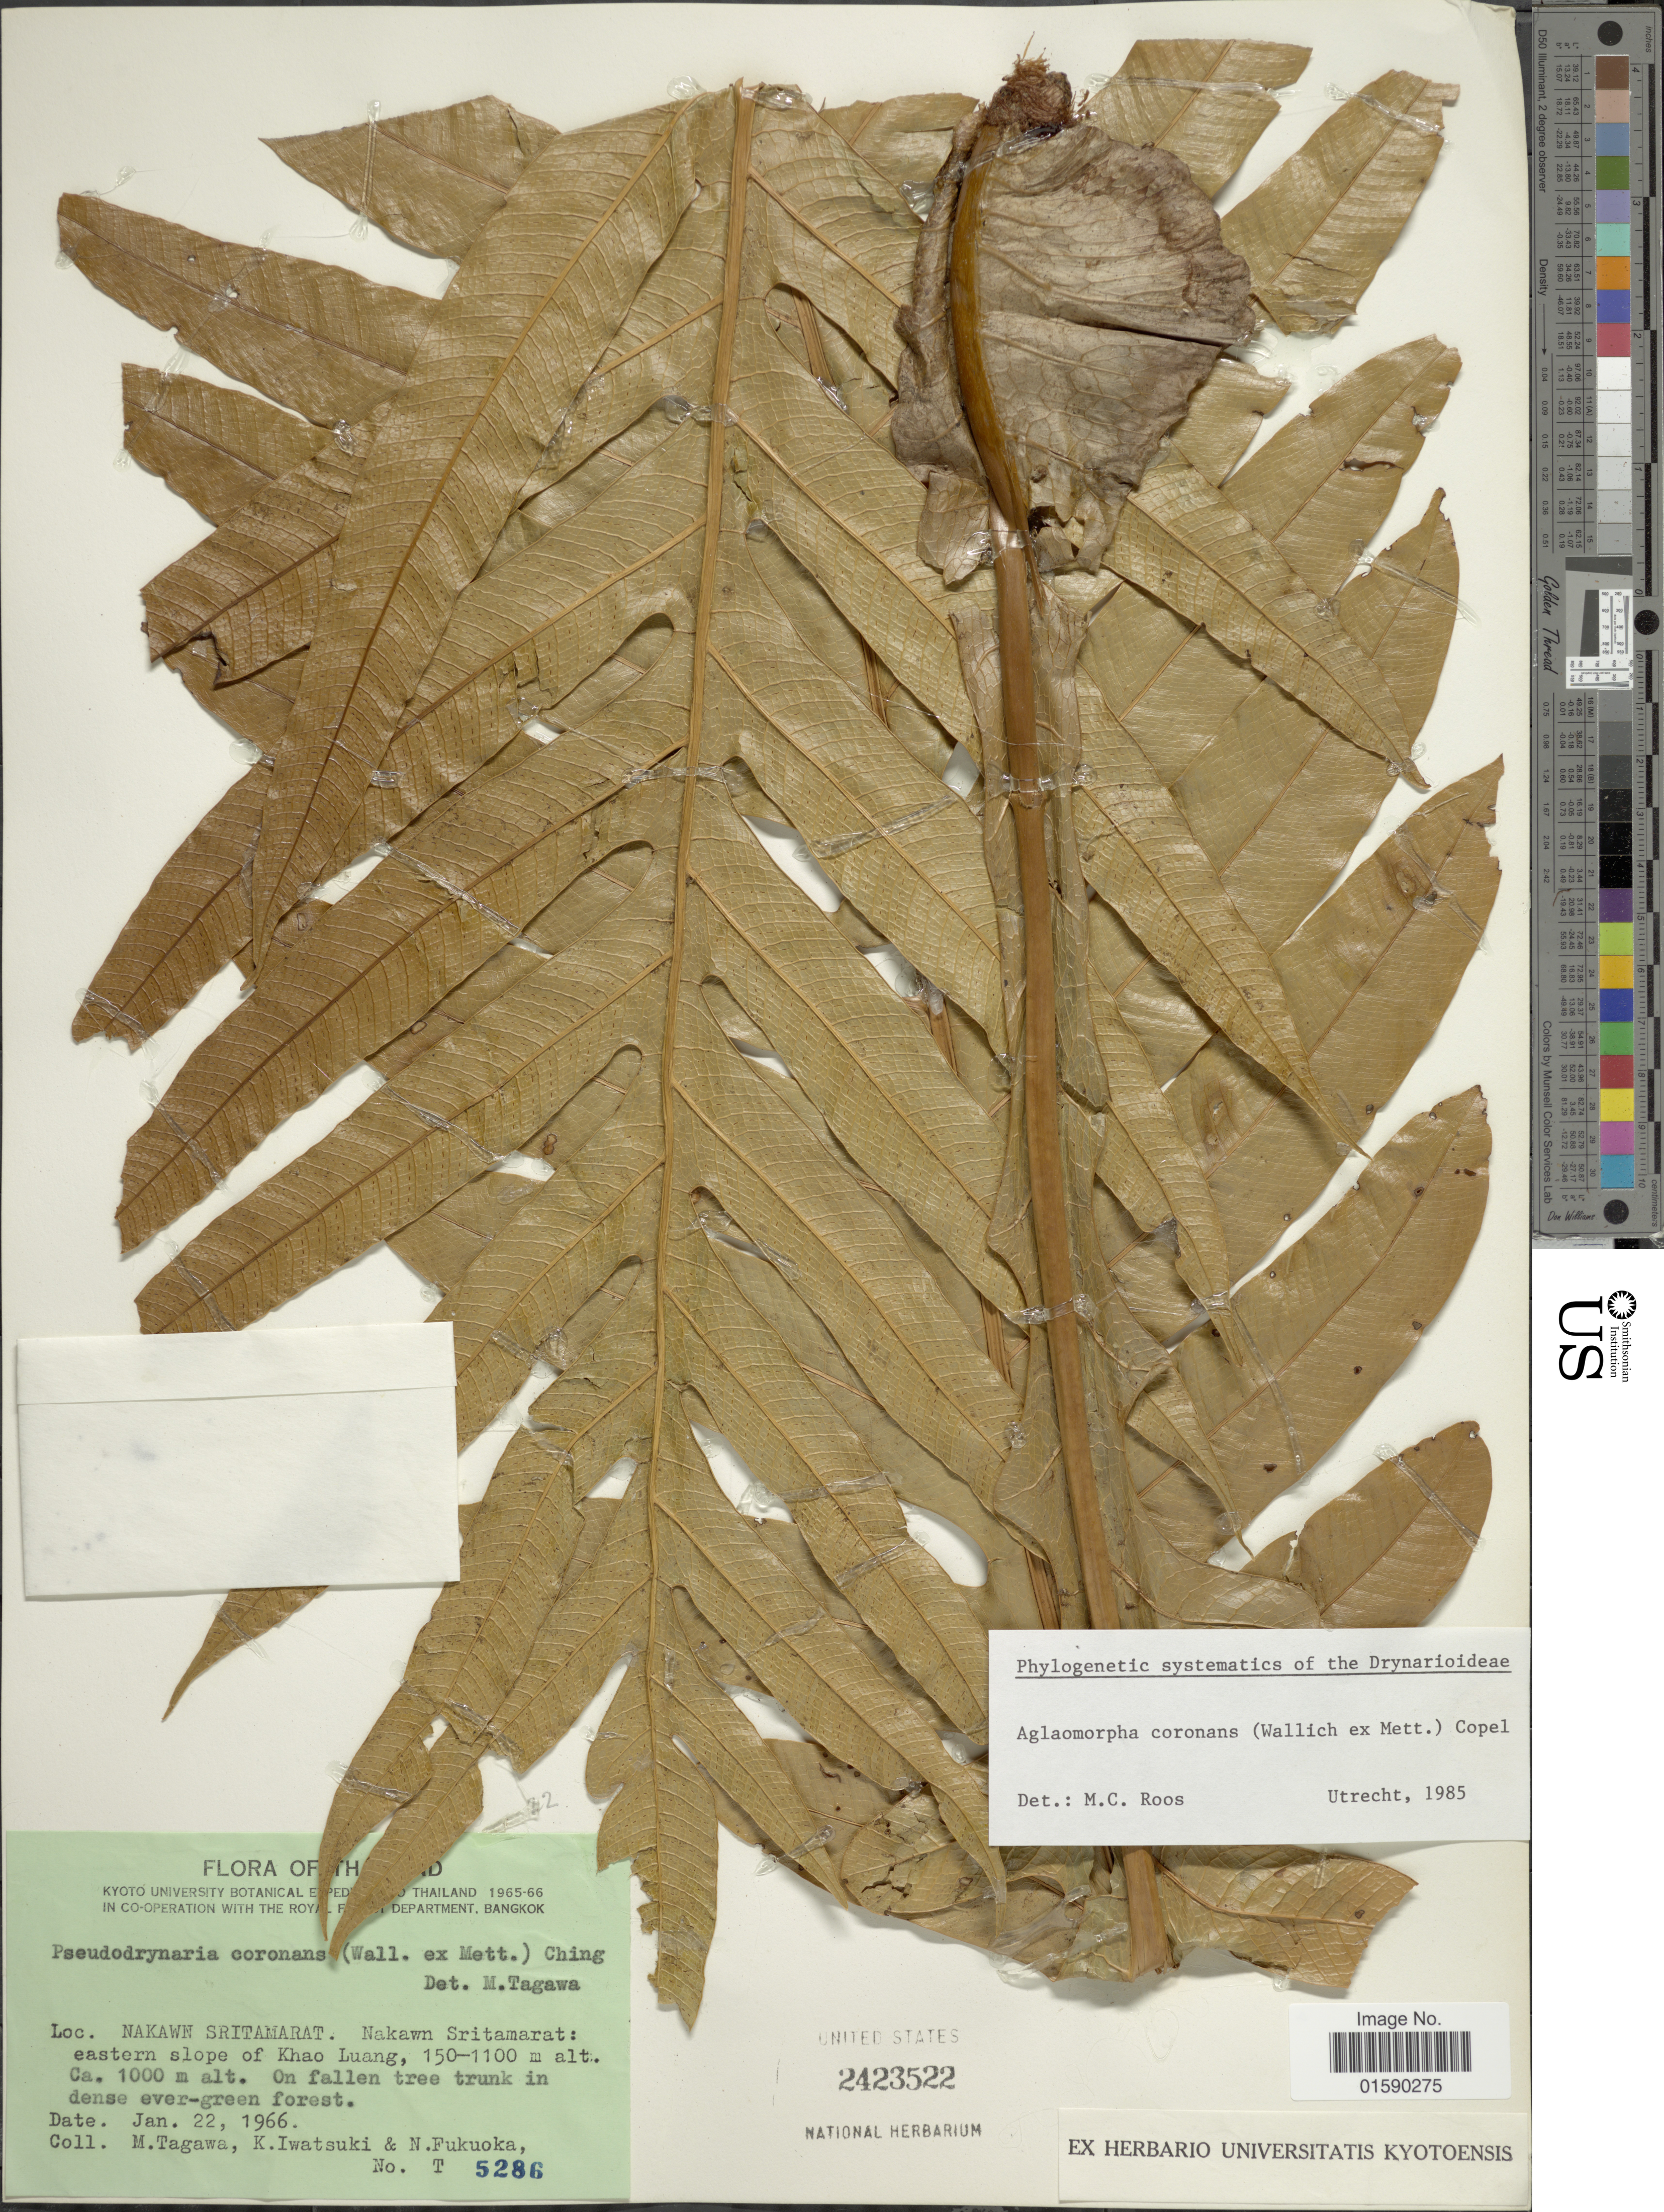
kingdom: Plantae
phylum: Tracheophyta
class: Polypodiopsida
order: Polypodiales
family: Polypodiaceae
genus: Aglaomorpha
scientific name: Aglaomorpha coronans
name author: (Wall. ex Mett.) Copel.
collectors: M. Tagawa, K. Iwatsuki & N. Fukuoka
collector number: T5286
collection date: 1966-01-22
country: Thailand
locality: Nakawn Sritamarat: eastern slope of Khao Luang.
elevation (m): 1000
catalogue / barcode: US 2423522